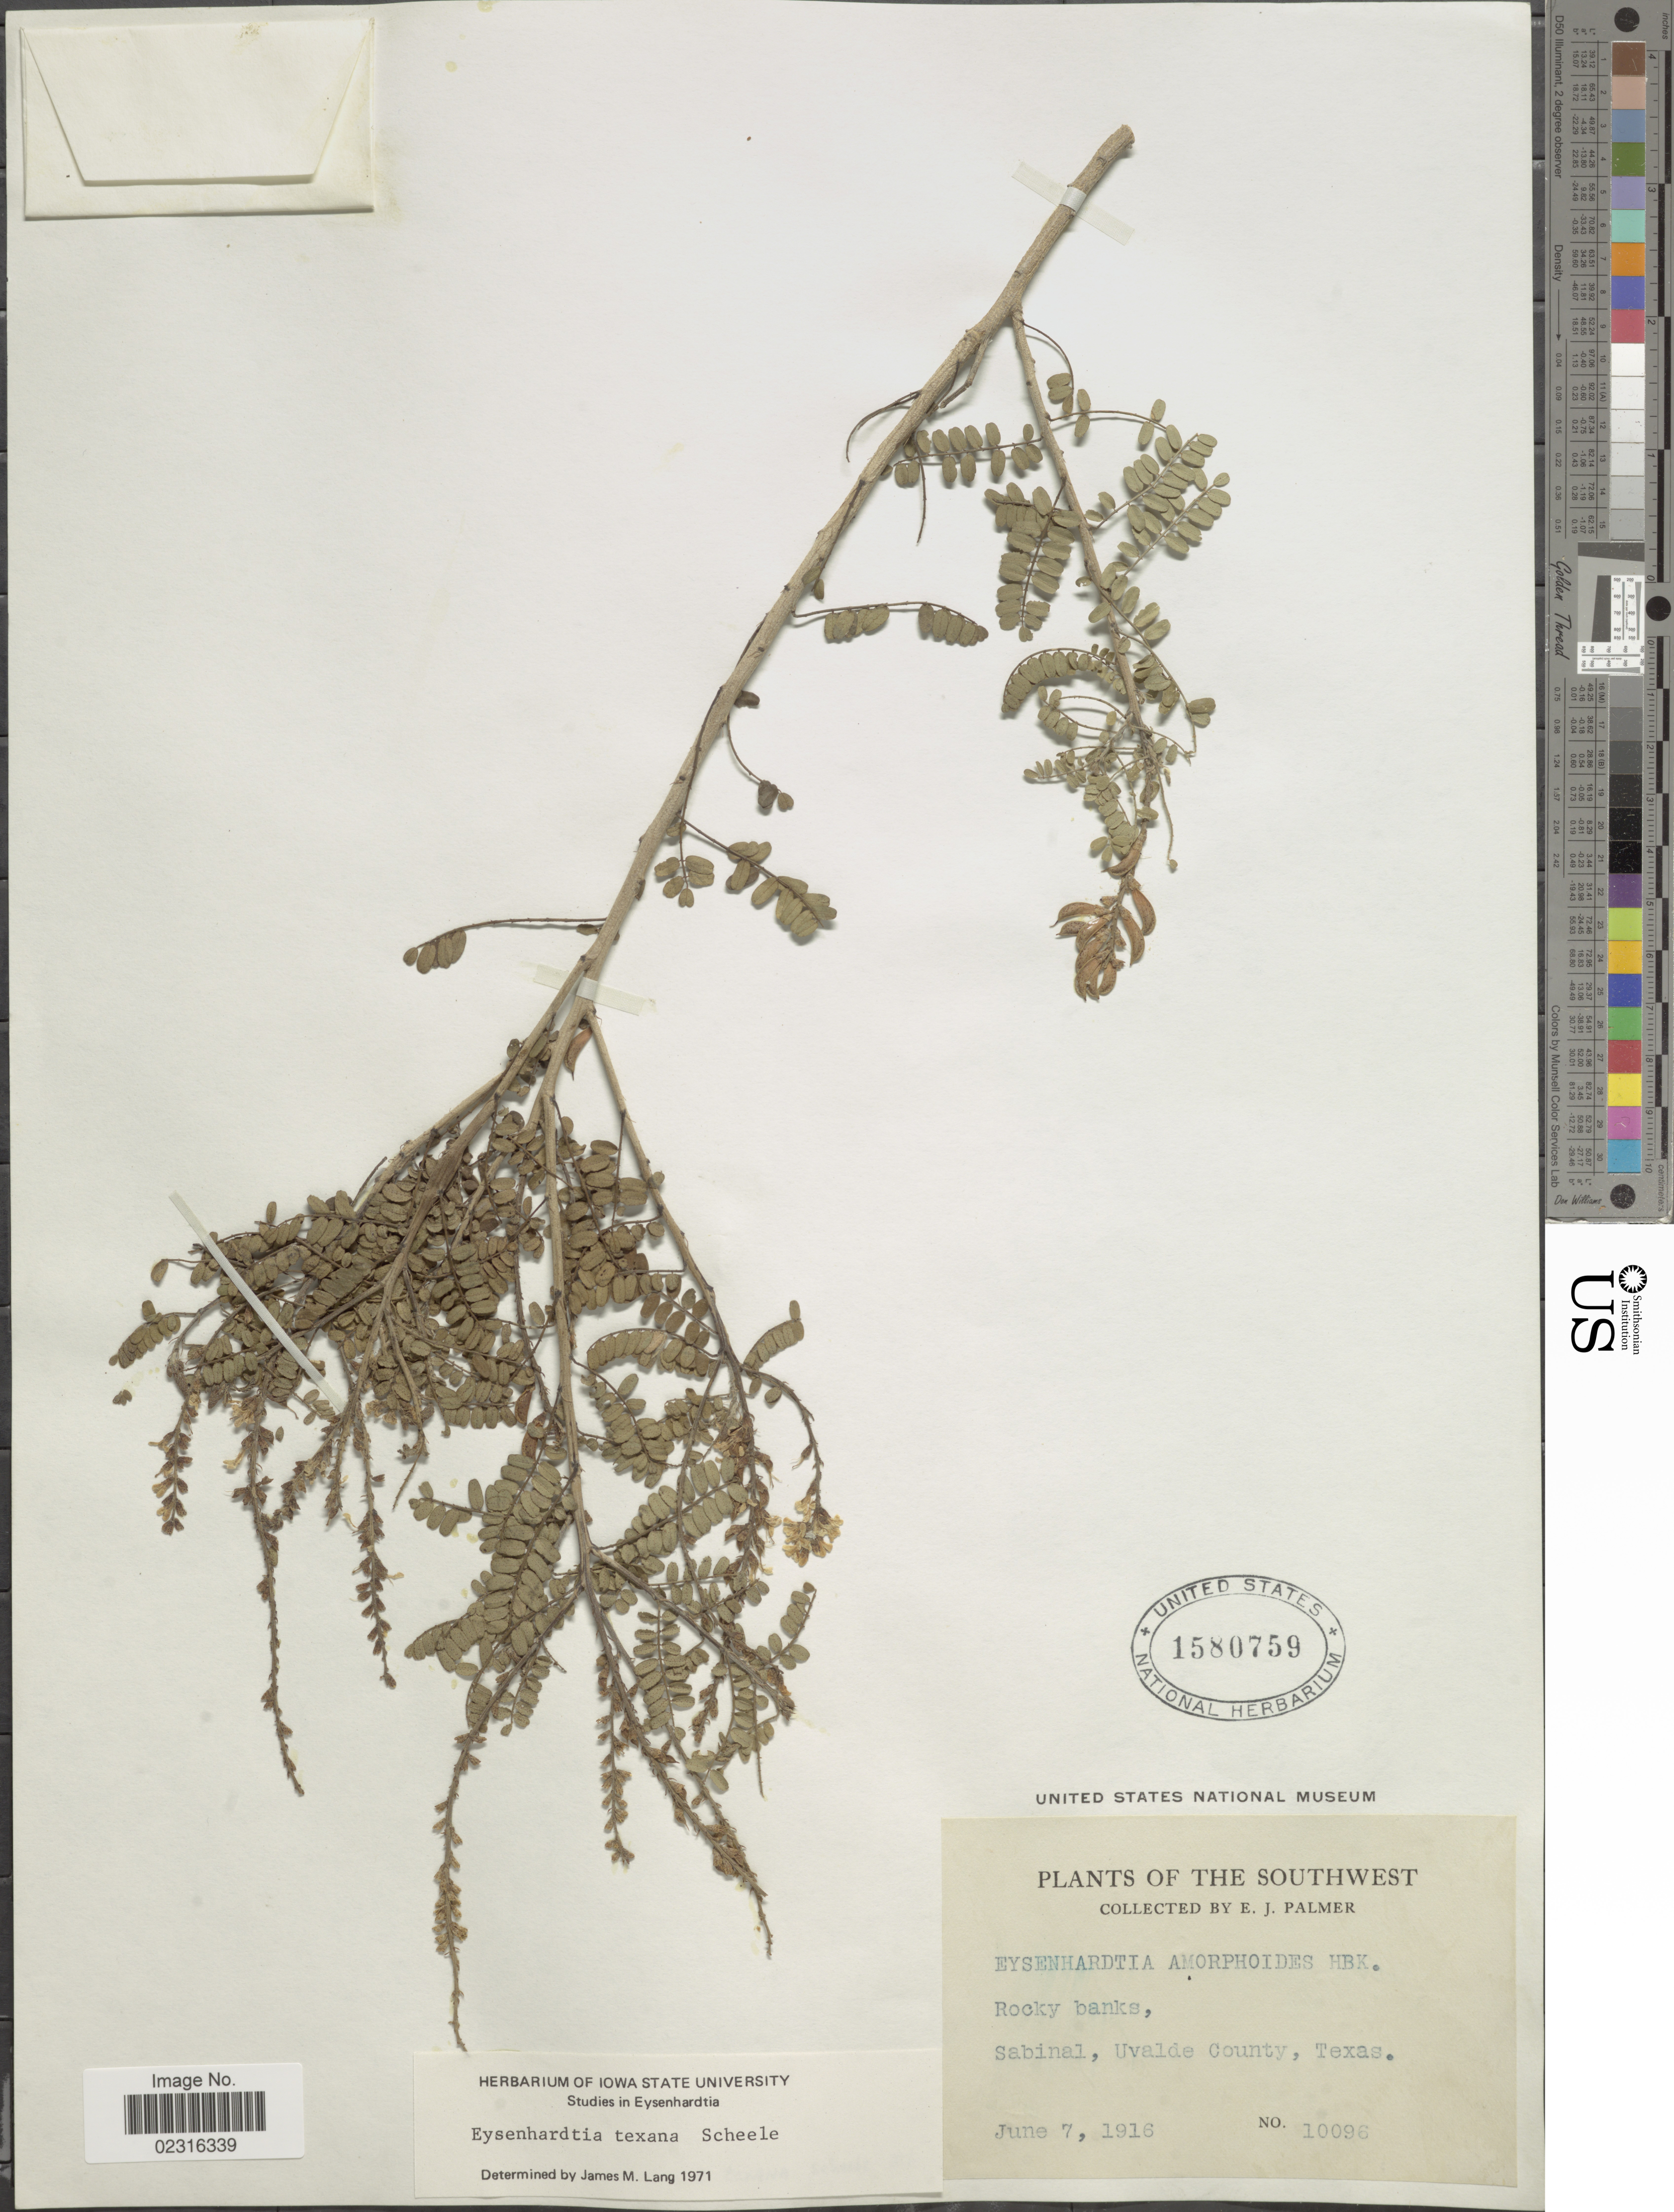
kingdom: Plantae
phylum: Tracheophyta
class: Magnoliopsida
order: Fabales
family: Fabaceae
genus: Eysenhardtia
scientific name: Eysenhardtia texana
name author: Scheele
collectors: E. J. Palmer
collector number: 10096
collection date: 1916-06-07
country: United States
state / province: Texas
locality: The Southwest, rocky banks, Sabinal, Uvalde County.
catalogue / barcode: US 1580759